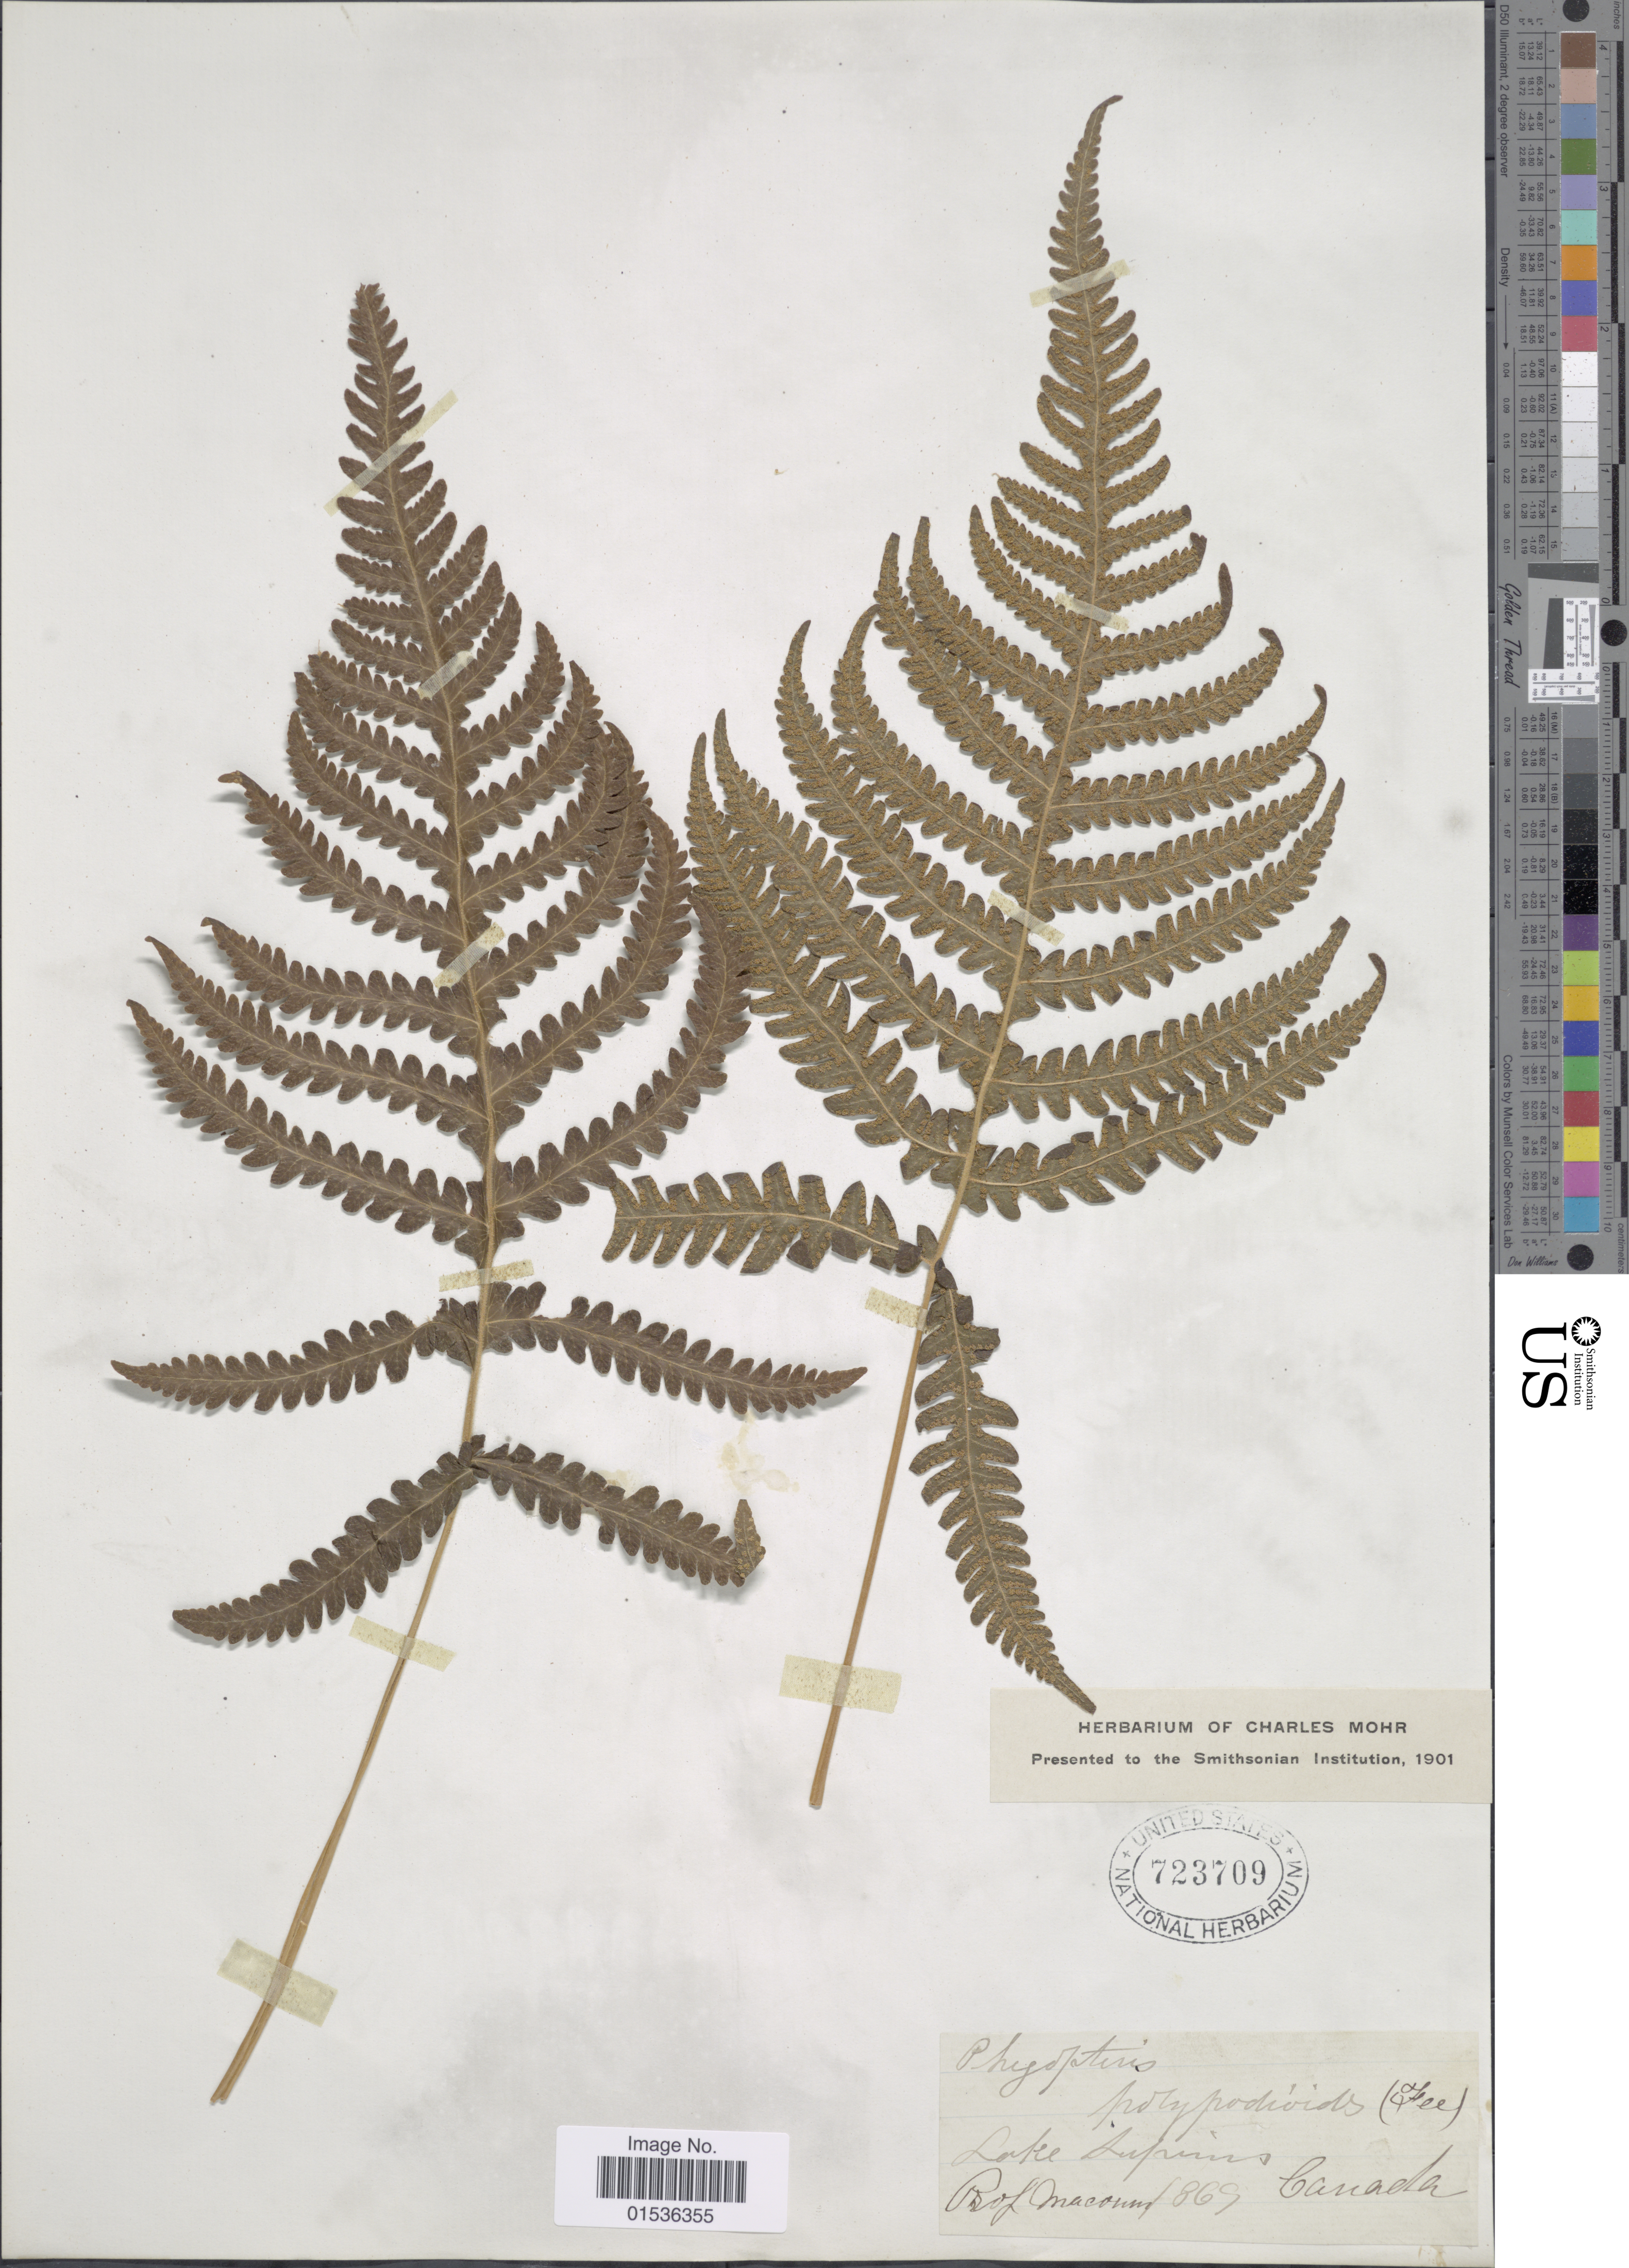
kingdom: Plantae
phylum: Tracheophyta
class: Polypodiopsida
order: Polypodiales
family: Thelypteridaceae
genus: Phegopteris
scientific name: Phegopteris connectilis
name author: (Michx.) Watt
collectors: -- Macoun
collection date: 1869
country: Canada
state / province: Ontario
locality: Lake Superior, Canada.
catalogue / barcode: US 723709